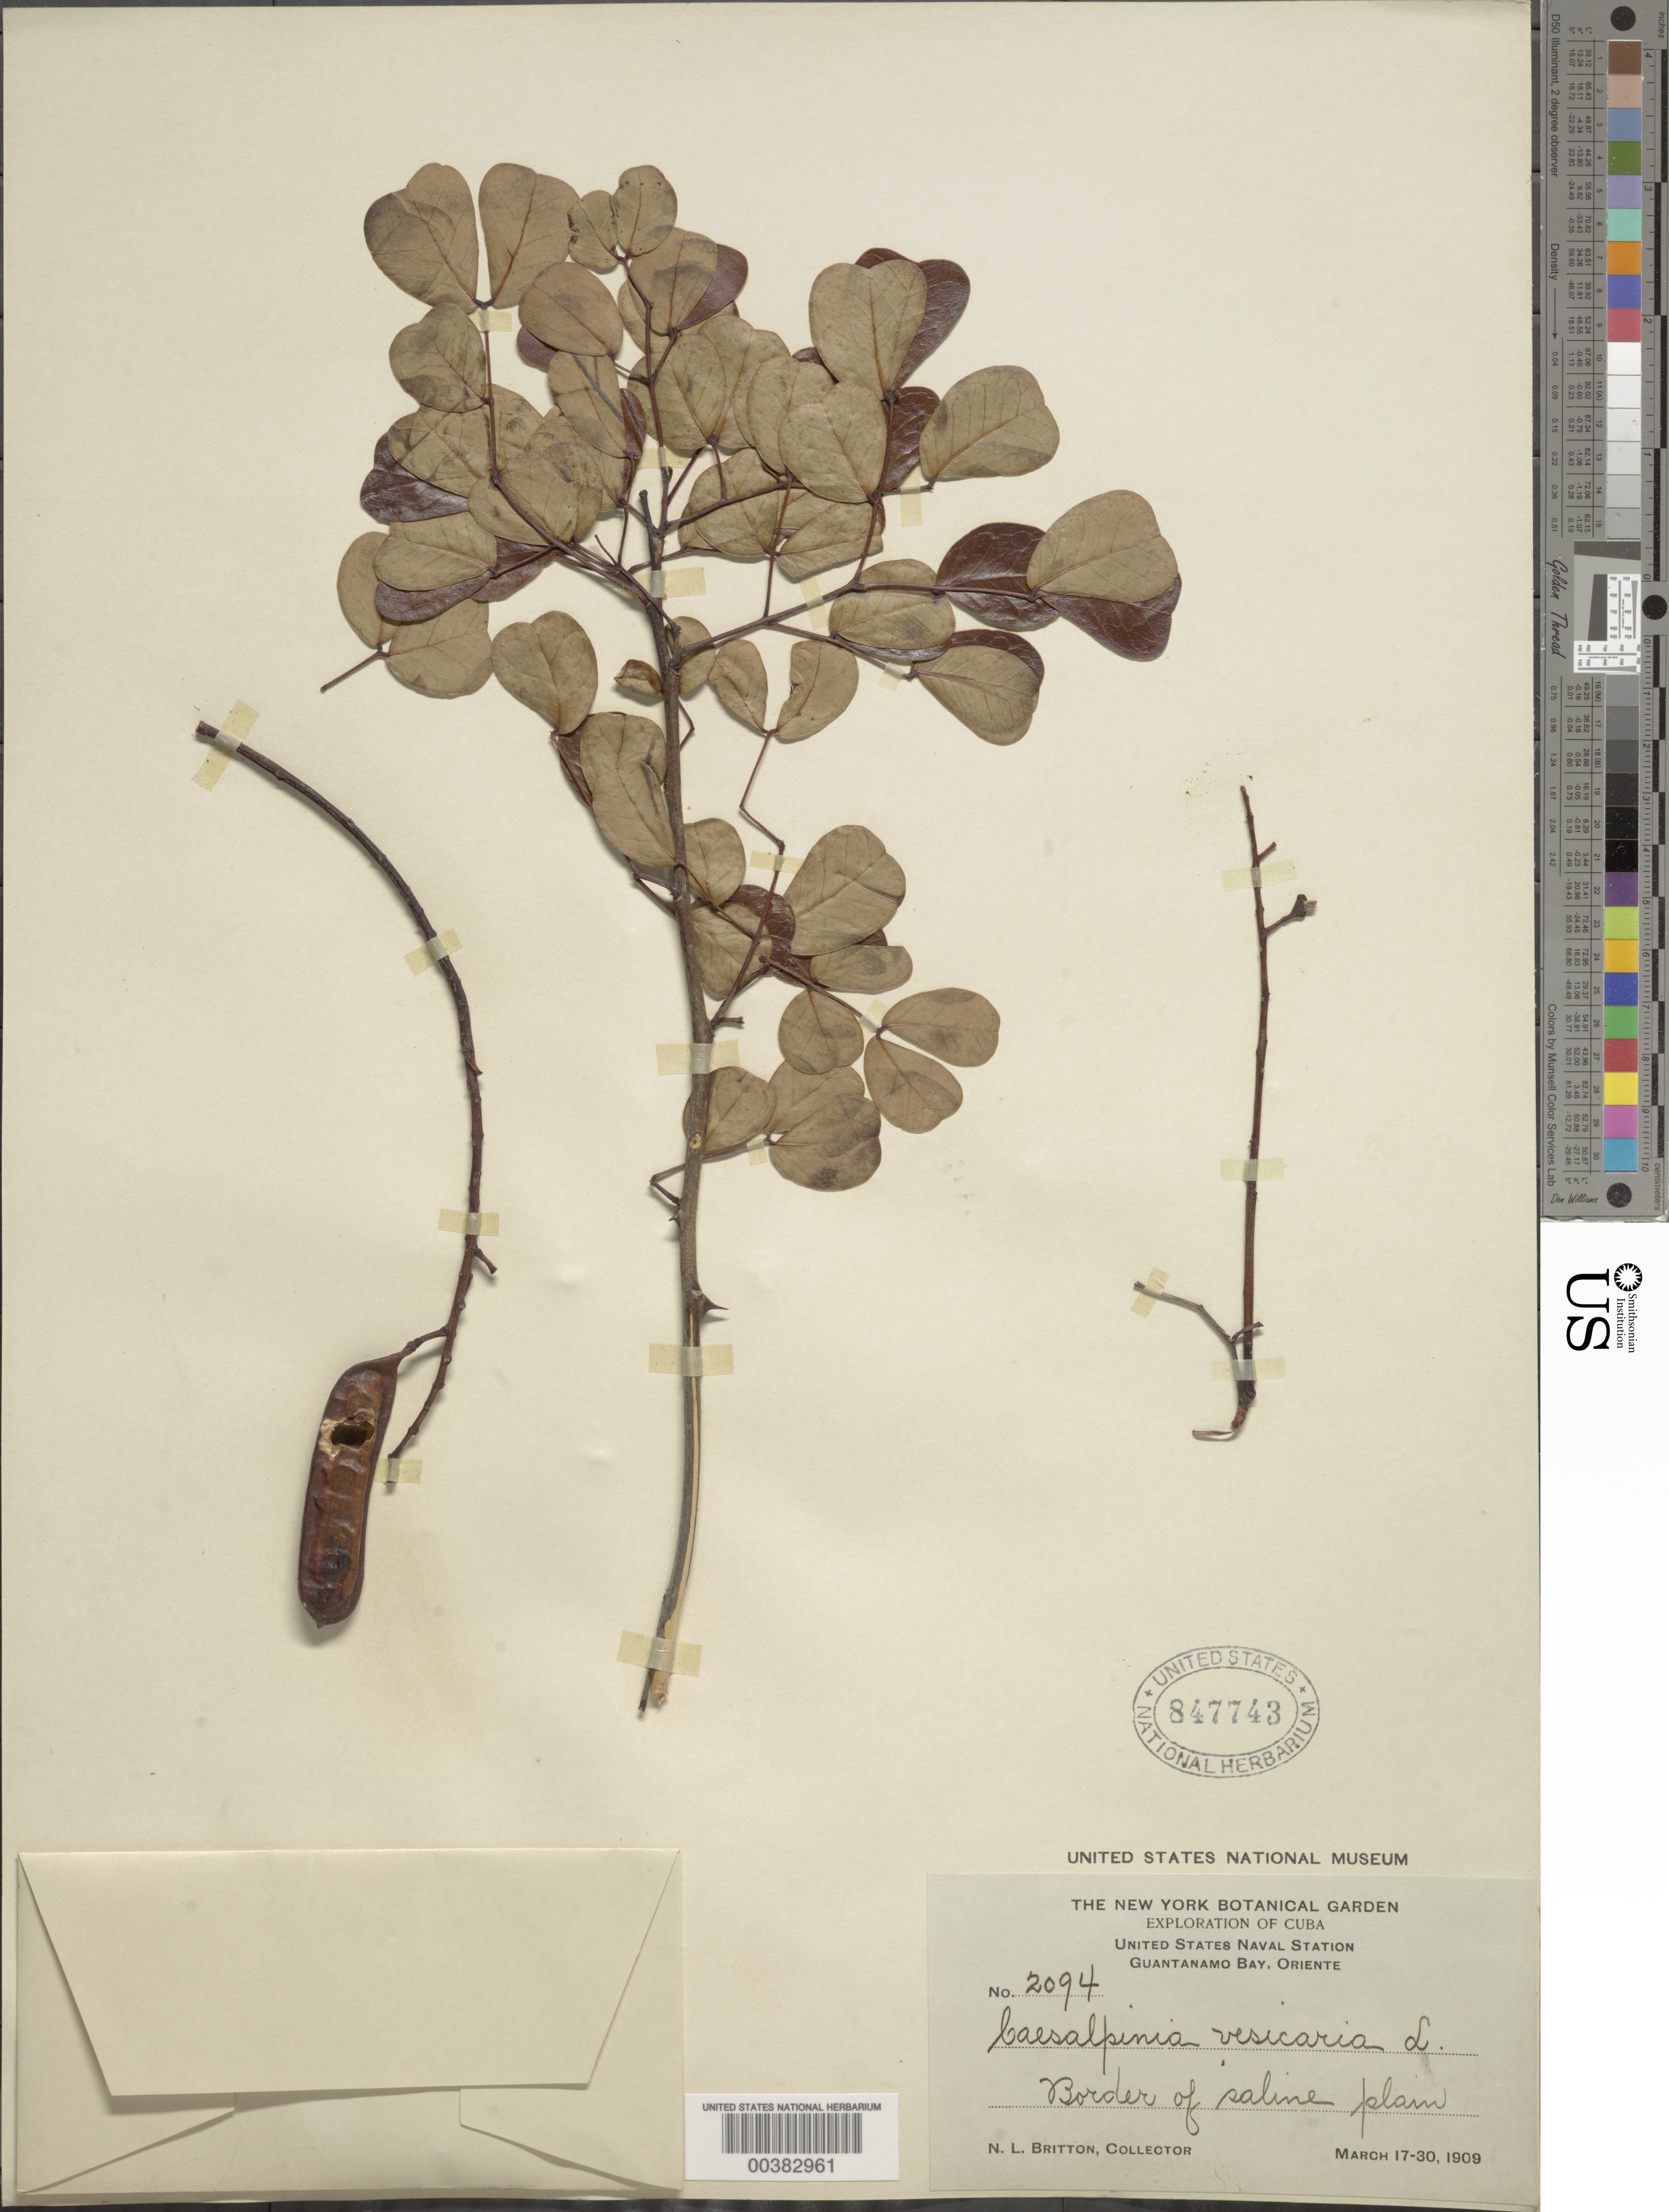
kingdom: Plantae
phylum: Tracheophyta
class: Magnoliopsida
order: Fabales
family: Fabaceae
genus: Tara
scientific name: Tara vesicaria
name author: (L.) Molinari et al.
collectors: N. Britton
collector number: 2094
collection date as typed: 17 Mar 1909 to 30 Mar 1909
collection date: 1909-03-17/1909-03-30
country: Cuba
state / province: Oriente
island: Greater Antilles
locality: United states naval station, guantanamo bay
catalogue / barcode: US 847743